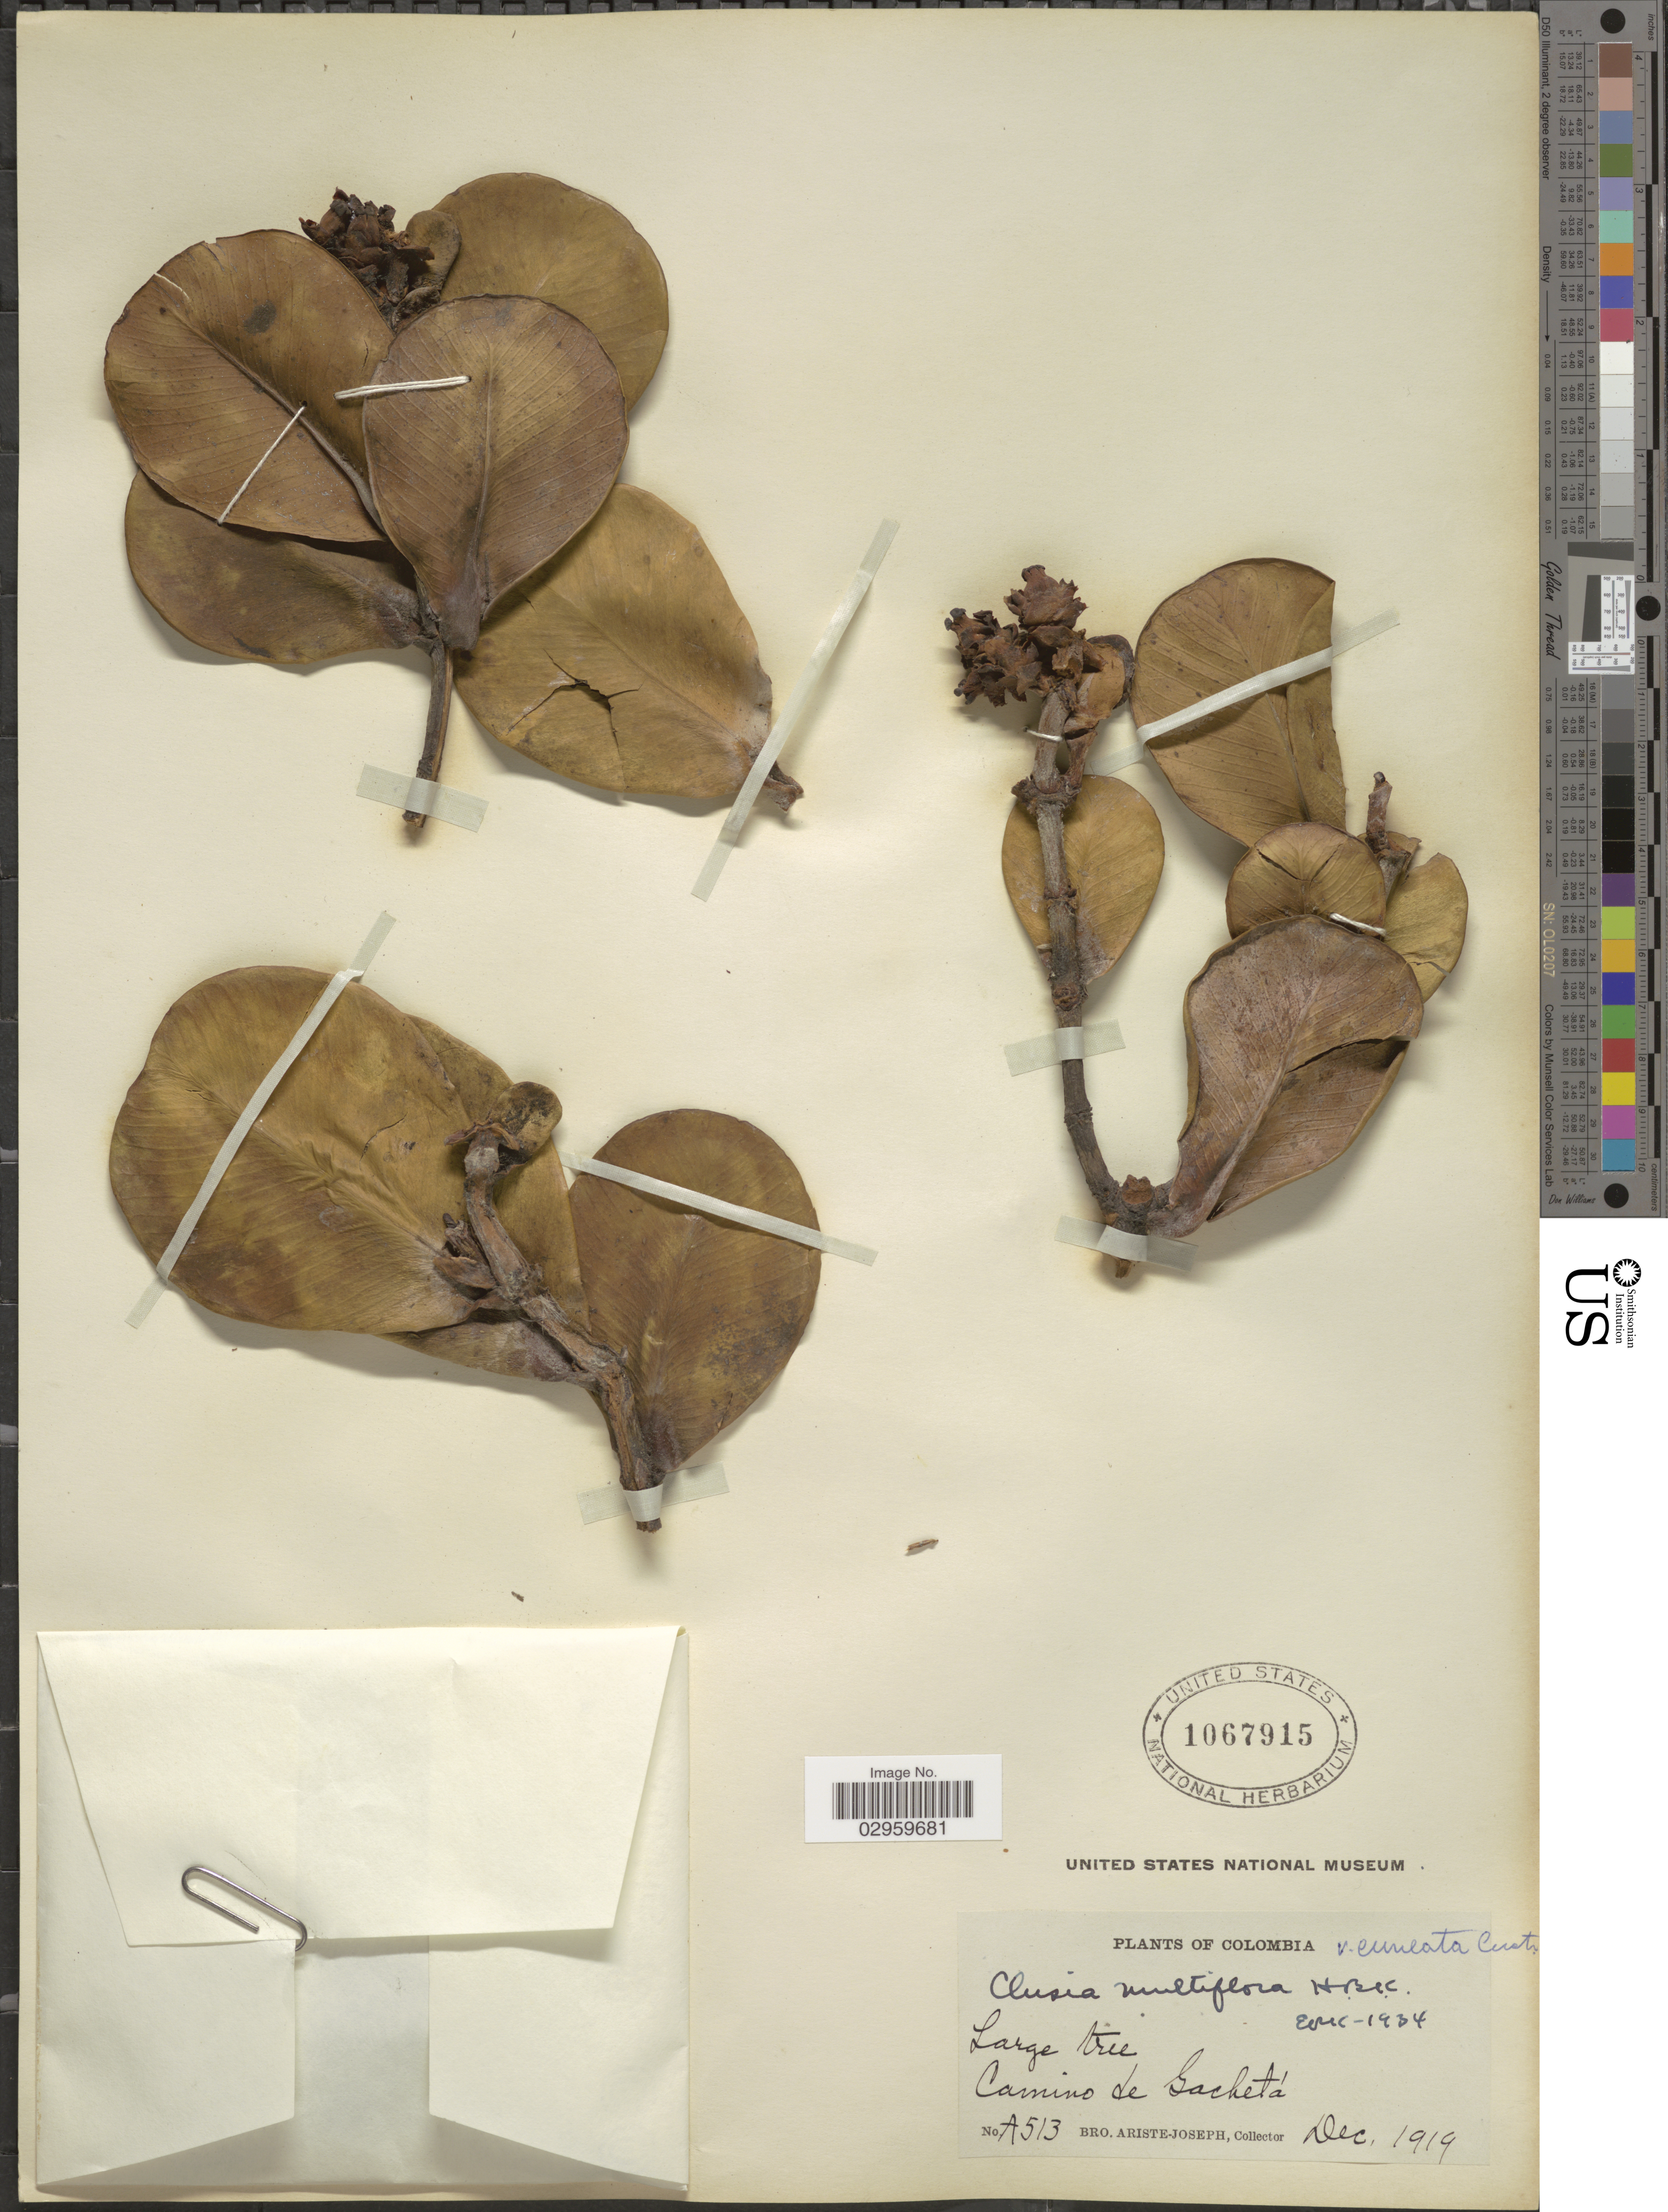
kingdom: Plantae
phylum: Tracheophyta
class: Magnoliopsida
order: Malpighiales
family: Clusiaceae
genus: Clusia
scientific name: Clusia multiflora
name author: Kunth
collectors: Bro. Ariste-Joseph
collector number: A513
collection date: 1919-12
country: Colombia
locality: Camino de Gachetá.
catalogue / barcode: US 1067915